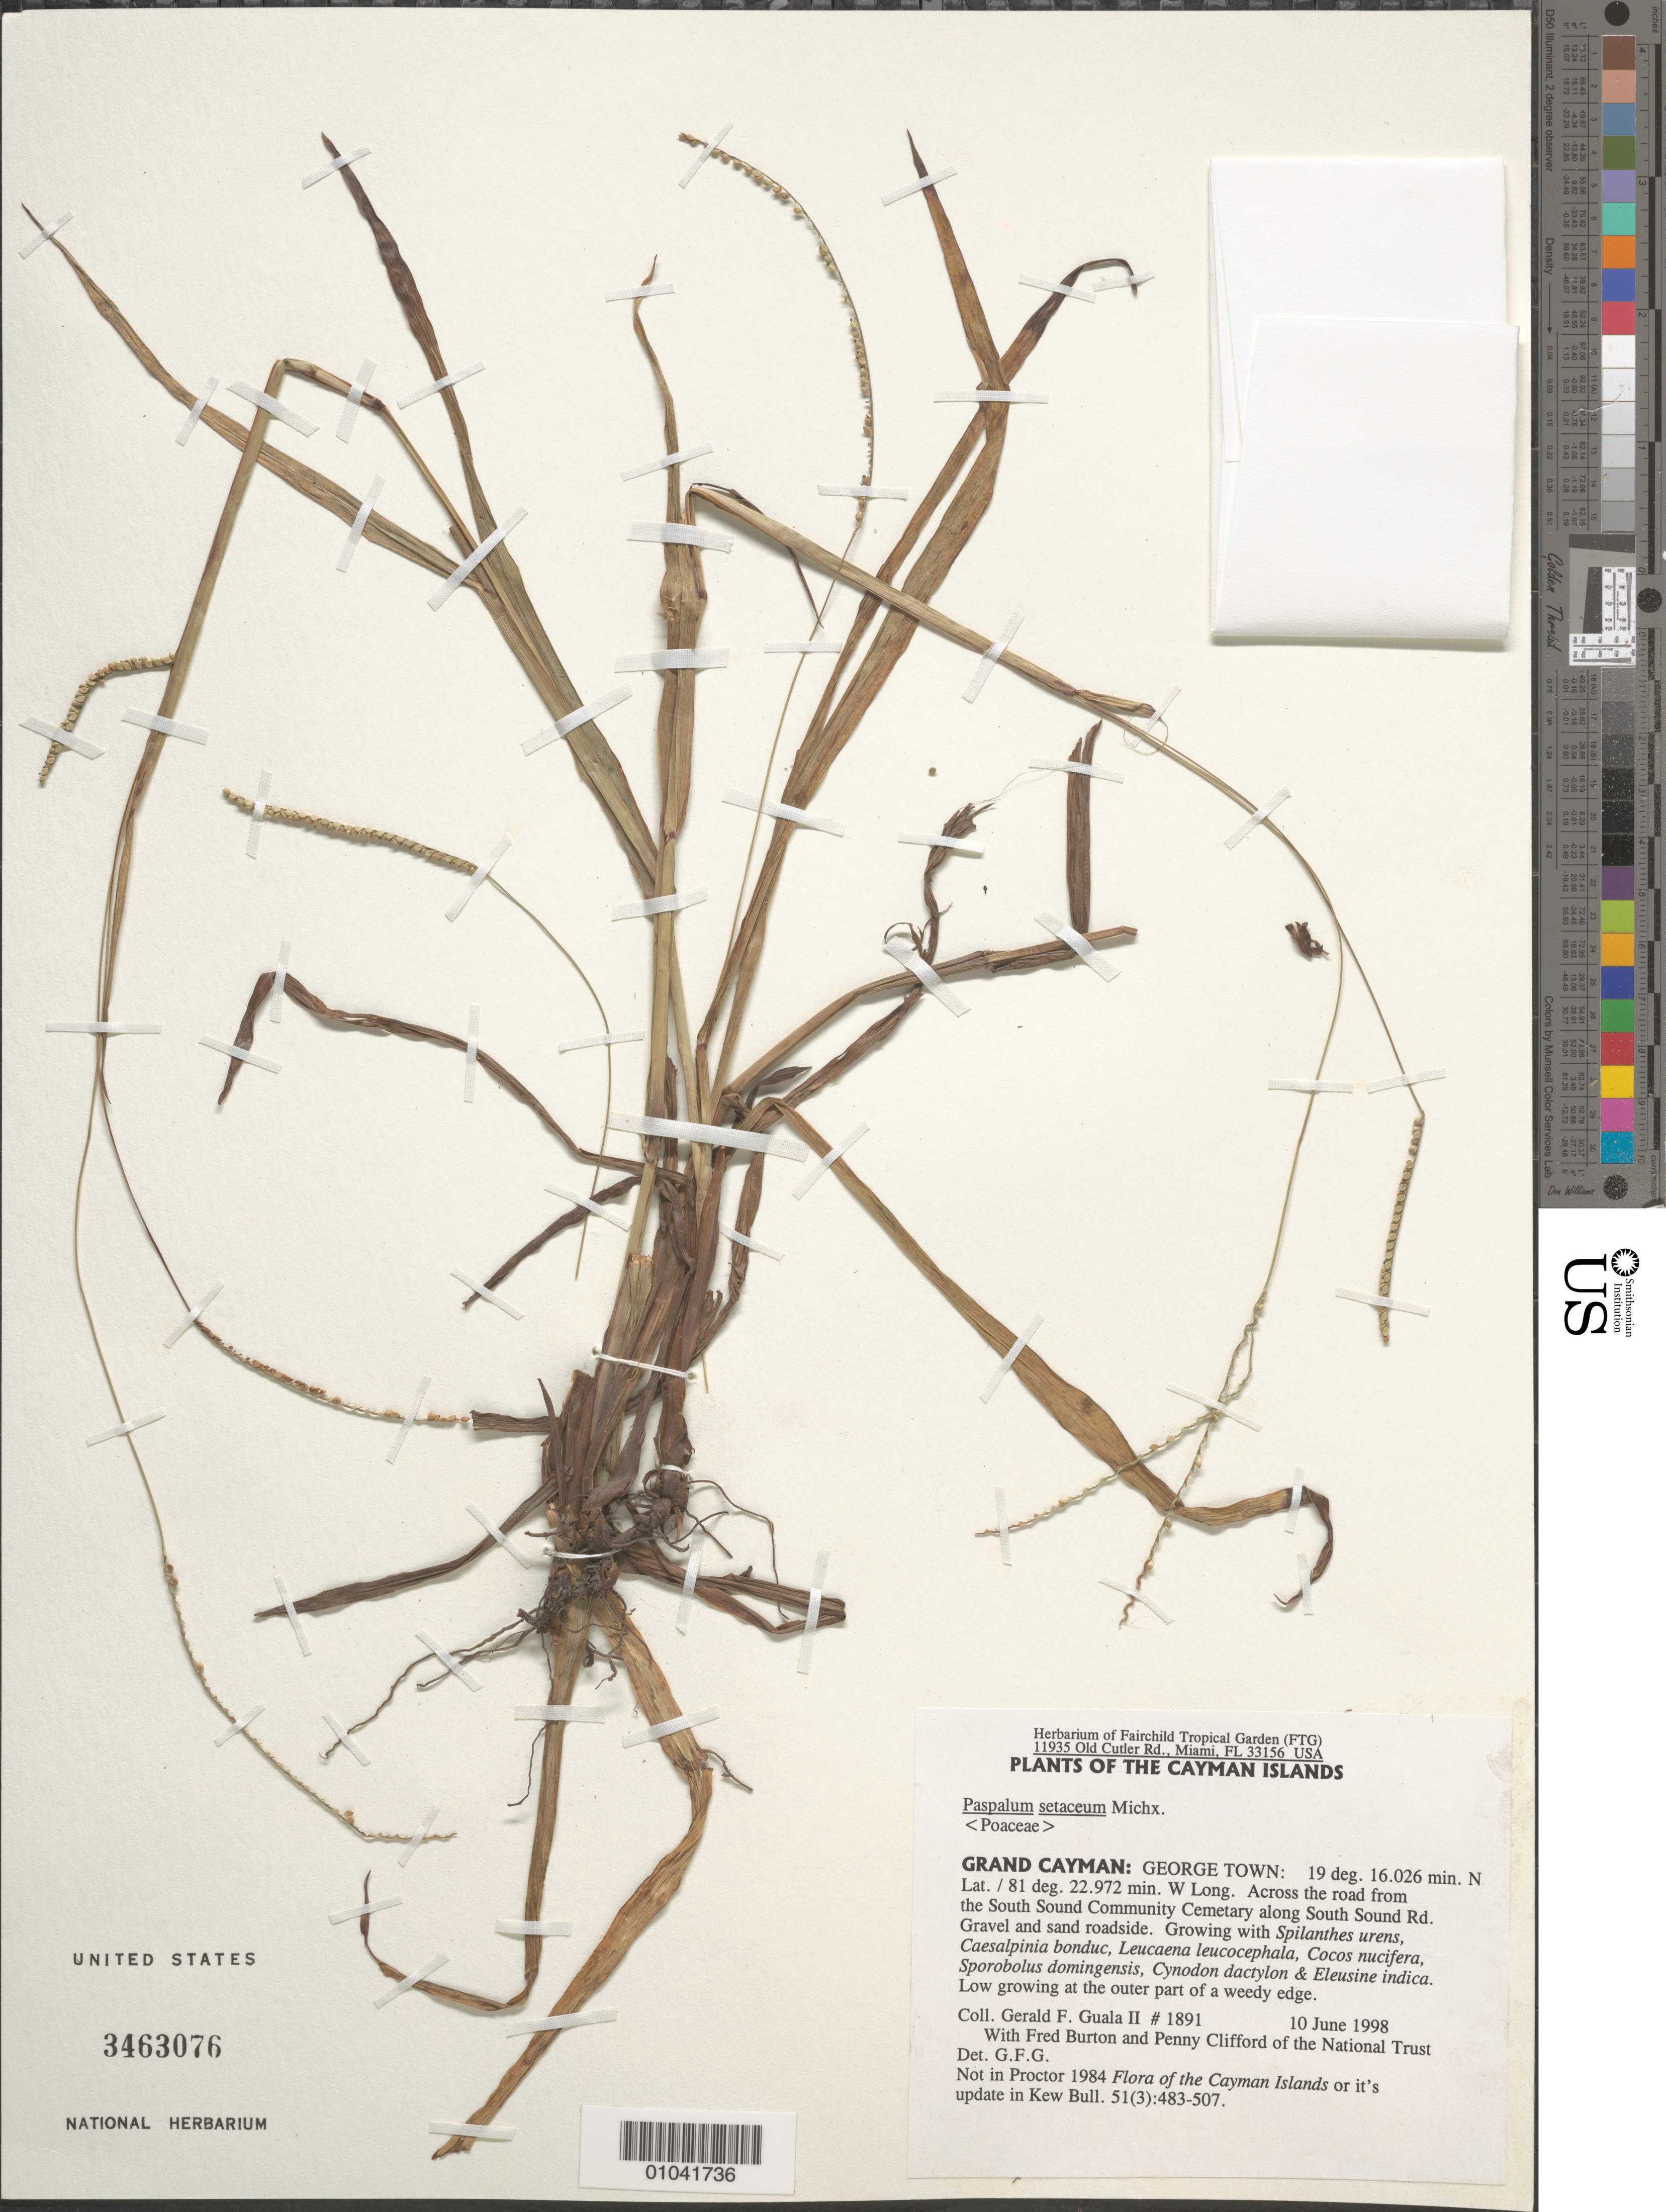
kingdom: Plantae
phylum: Tracheophyta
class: Liliopsida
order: Poales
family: Poaceae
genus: Paspalum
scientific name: Paspalum setaceum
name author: Michx.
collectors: G. Guala, F. Burton & P. Clifford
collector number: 1891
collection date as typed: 10 Jun 1998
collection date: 1998-06-10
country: Cayman Islands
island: Grand Cayman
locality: George Town, across the road from the South Sound Community Cemetary along South Sound Road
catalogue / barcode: US 3463076